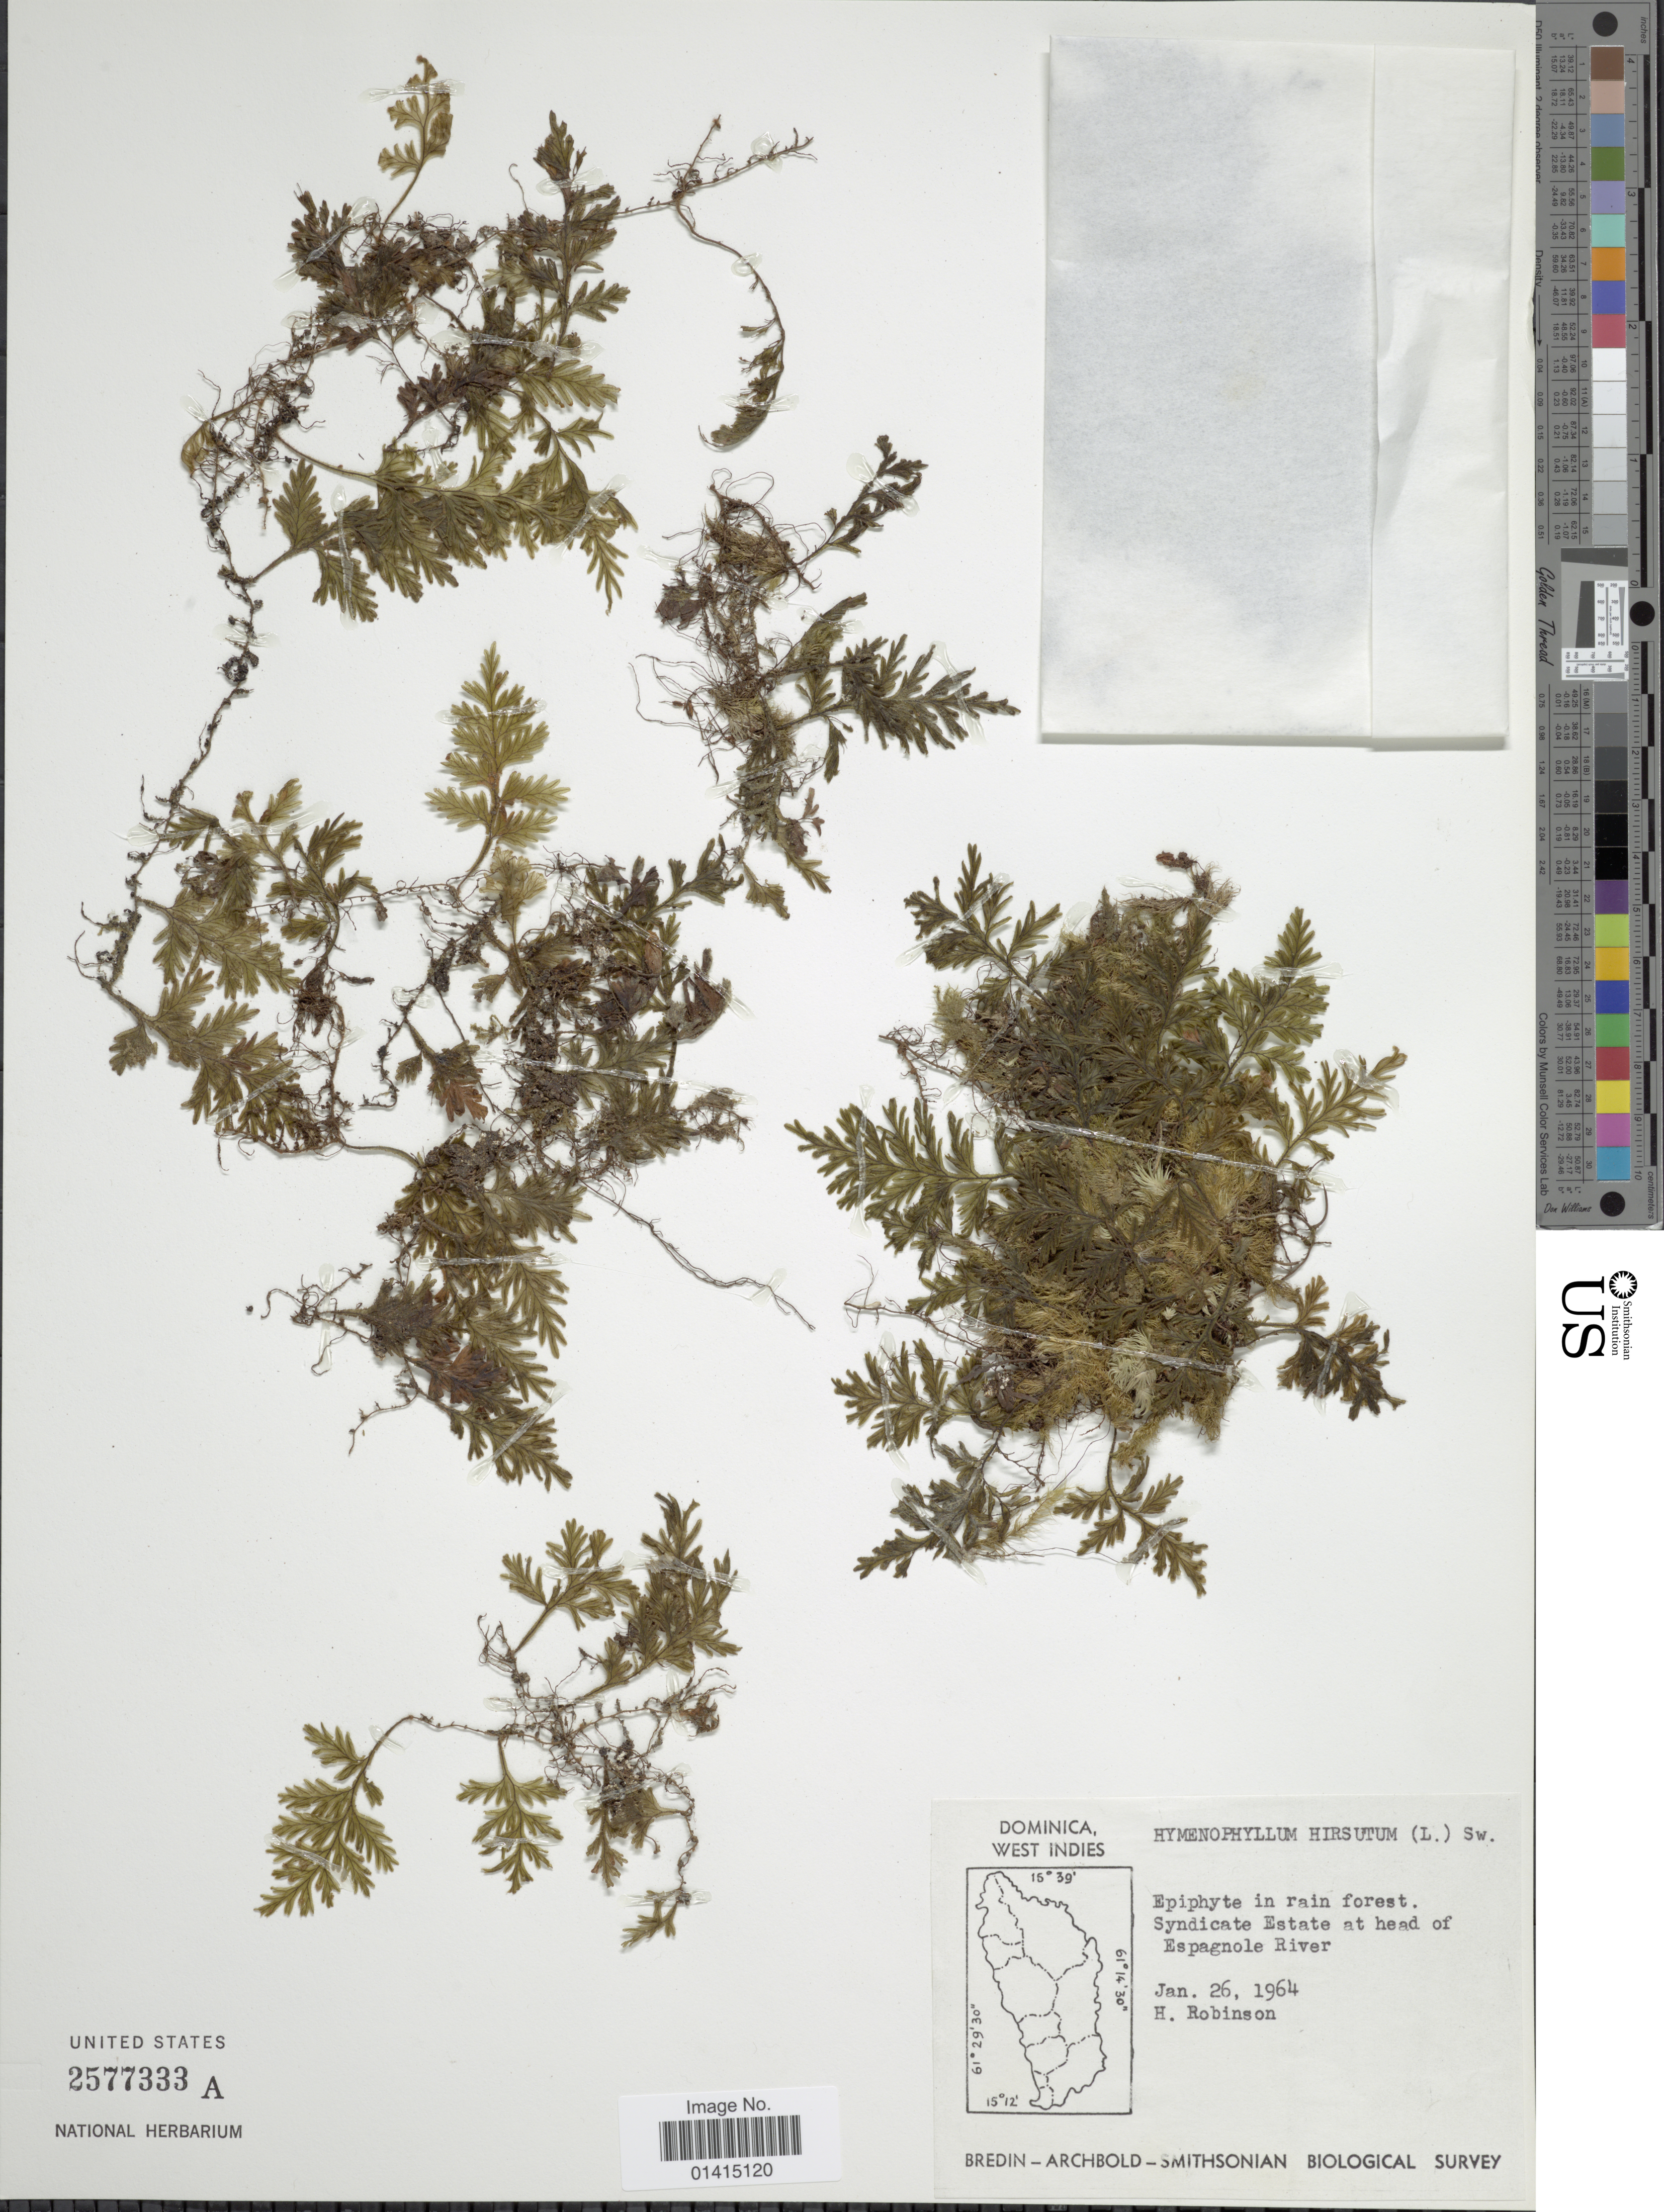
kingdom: Plantae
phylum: Tracheophyta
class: Polypodiopsida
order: Hymenophyllales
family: Hymenophyllaceae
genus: Hymenophyllum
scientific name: Hymenophyllum hirsutum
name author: (L.) Sw.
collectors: H. Robinson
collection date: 1964-01-26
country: Dominica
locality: West Indies, Epiphyte in rain forest, Syndicate Estate at head of Espagnole River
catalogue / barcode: US 2577333A